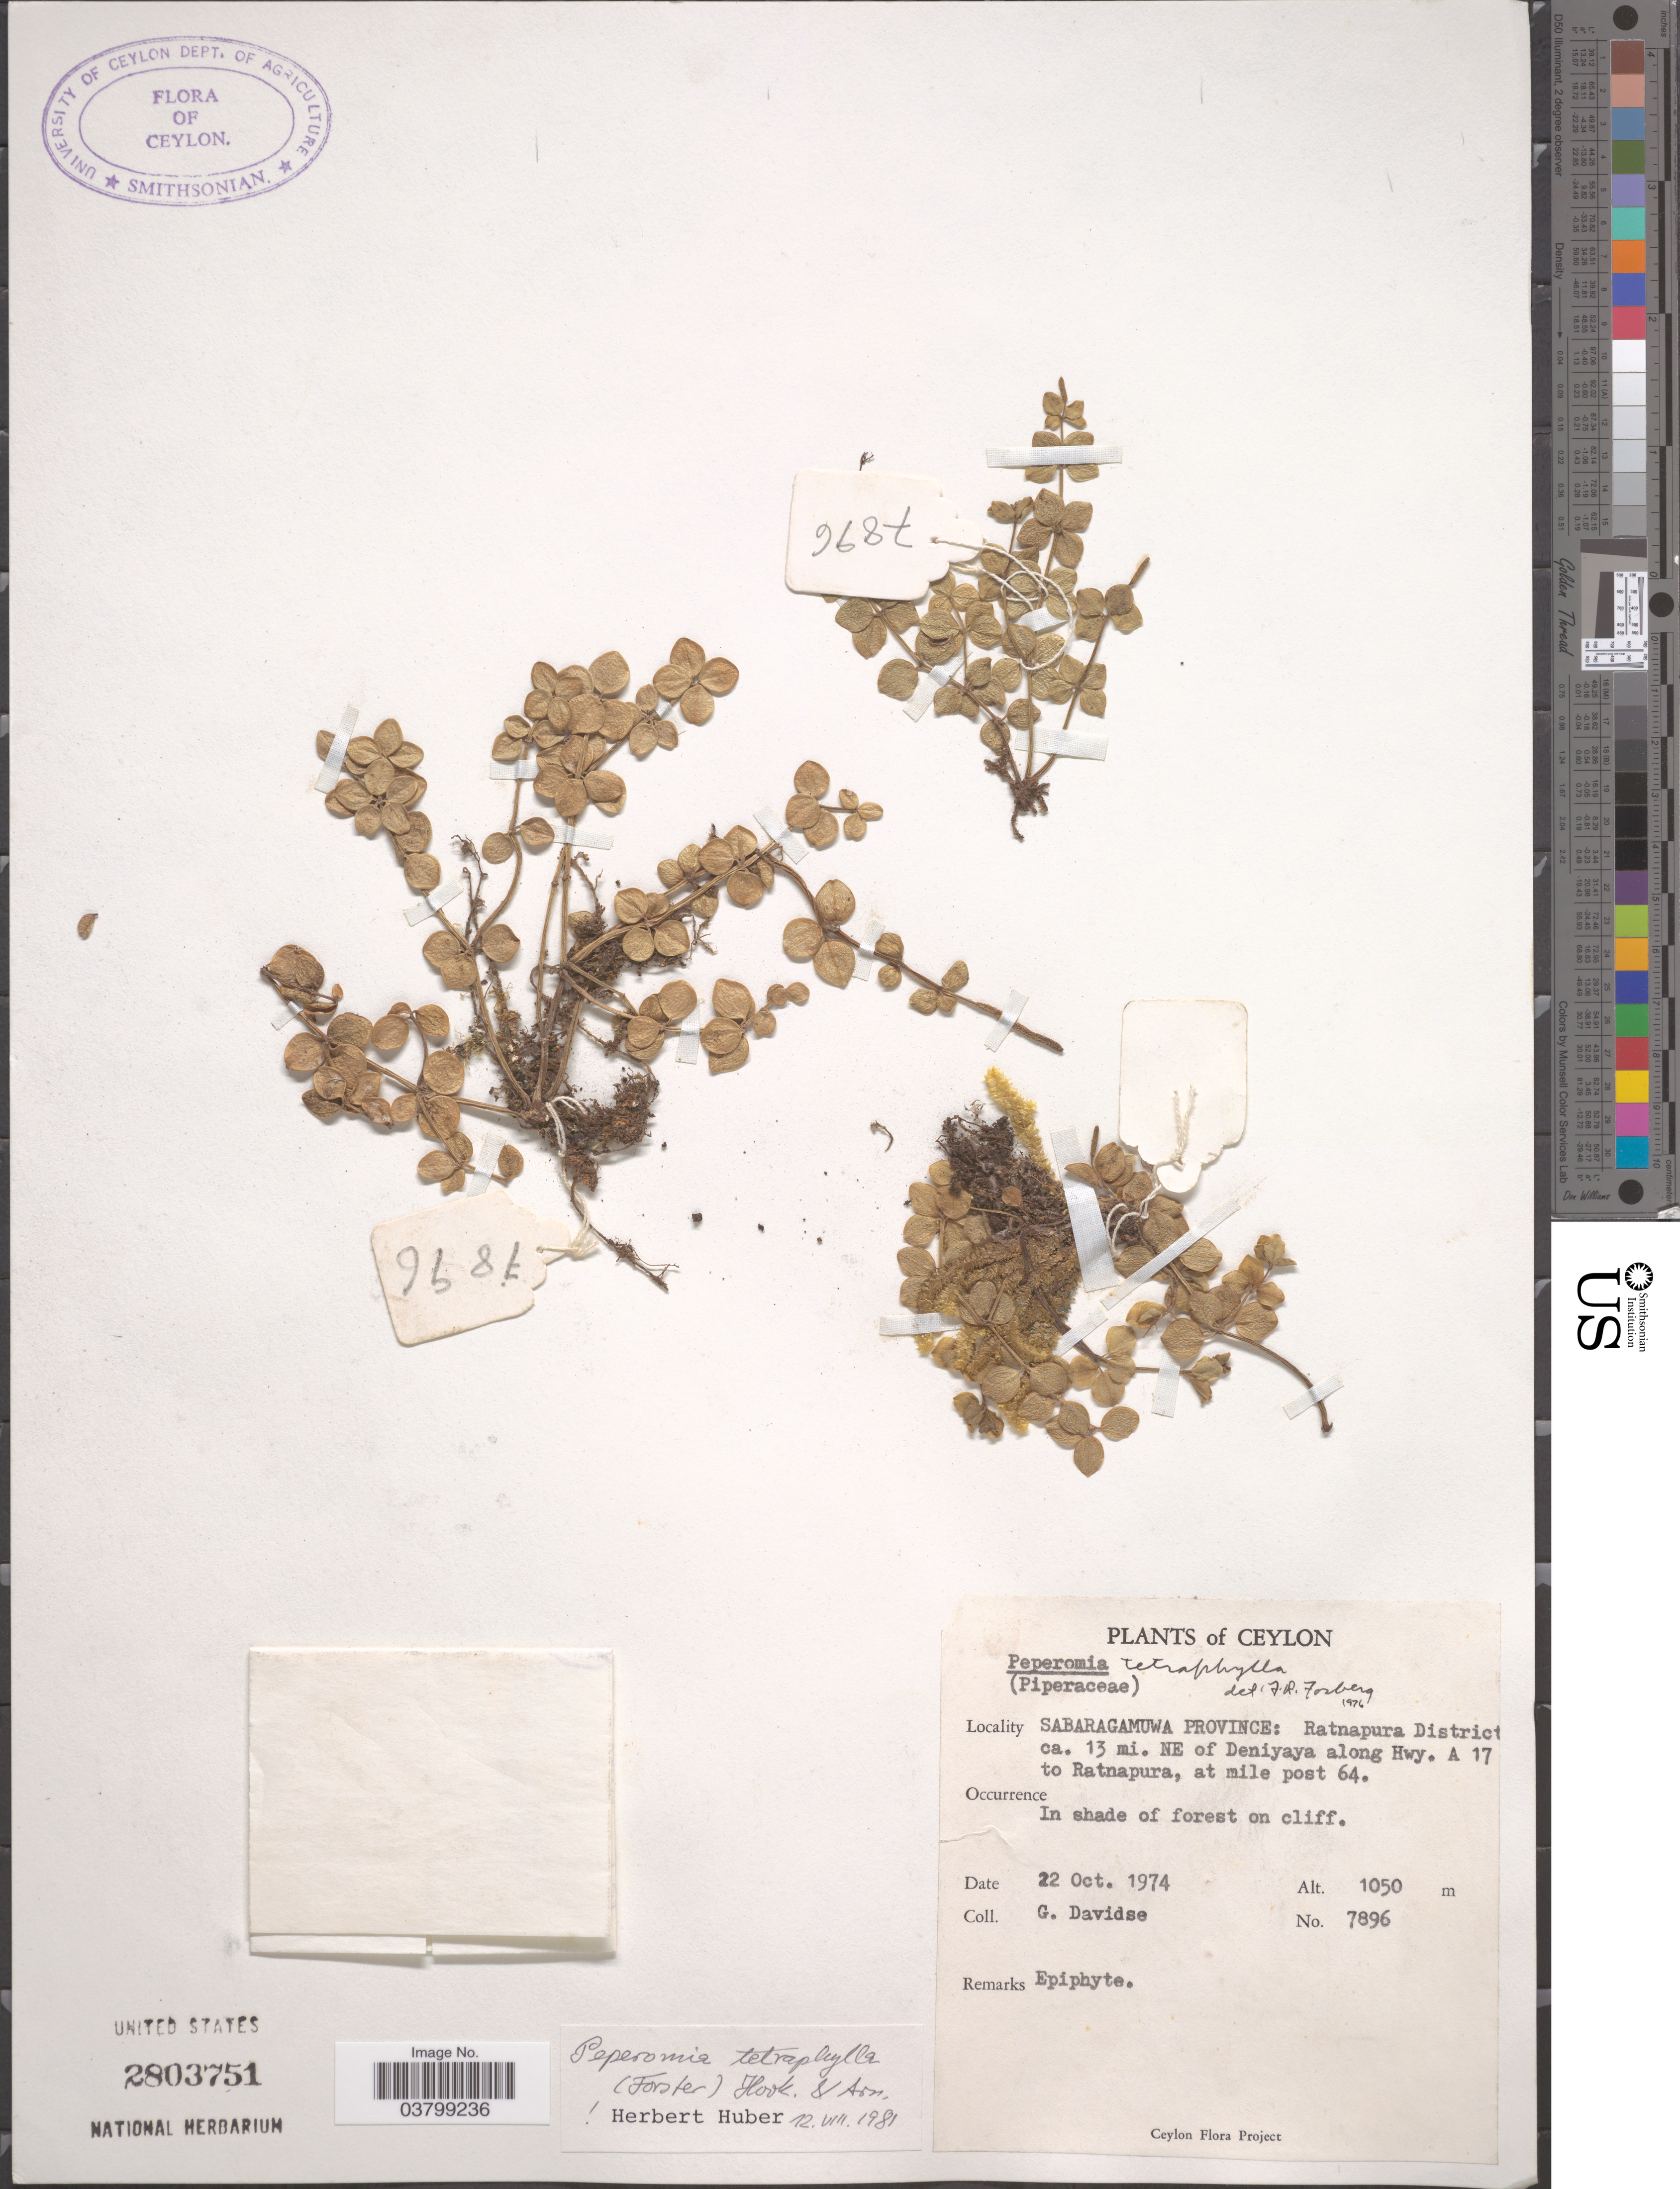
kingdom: Plantae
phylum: Tracheophyta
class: Magnoliopsida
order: Piperales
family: Piperaceae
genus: Peperomia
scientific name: Peperomia tetraphylla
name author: (G. Forst.) Hook. & Arn.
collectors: G. Davidse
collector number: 7896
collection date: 1974-10-22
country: Sri Lanka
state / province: Sabaragamuwa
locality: Ceylon. Ratnapura District ca. 13 mi. NE of Deniyaya along Hwy. A 17 to Ratnapura, at mile post 64.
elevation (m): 1050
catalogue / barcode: US 2803751